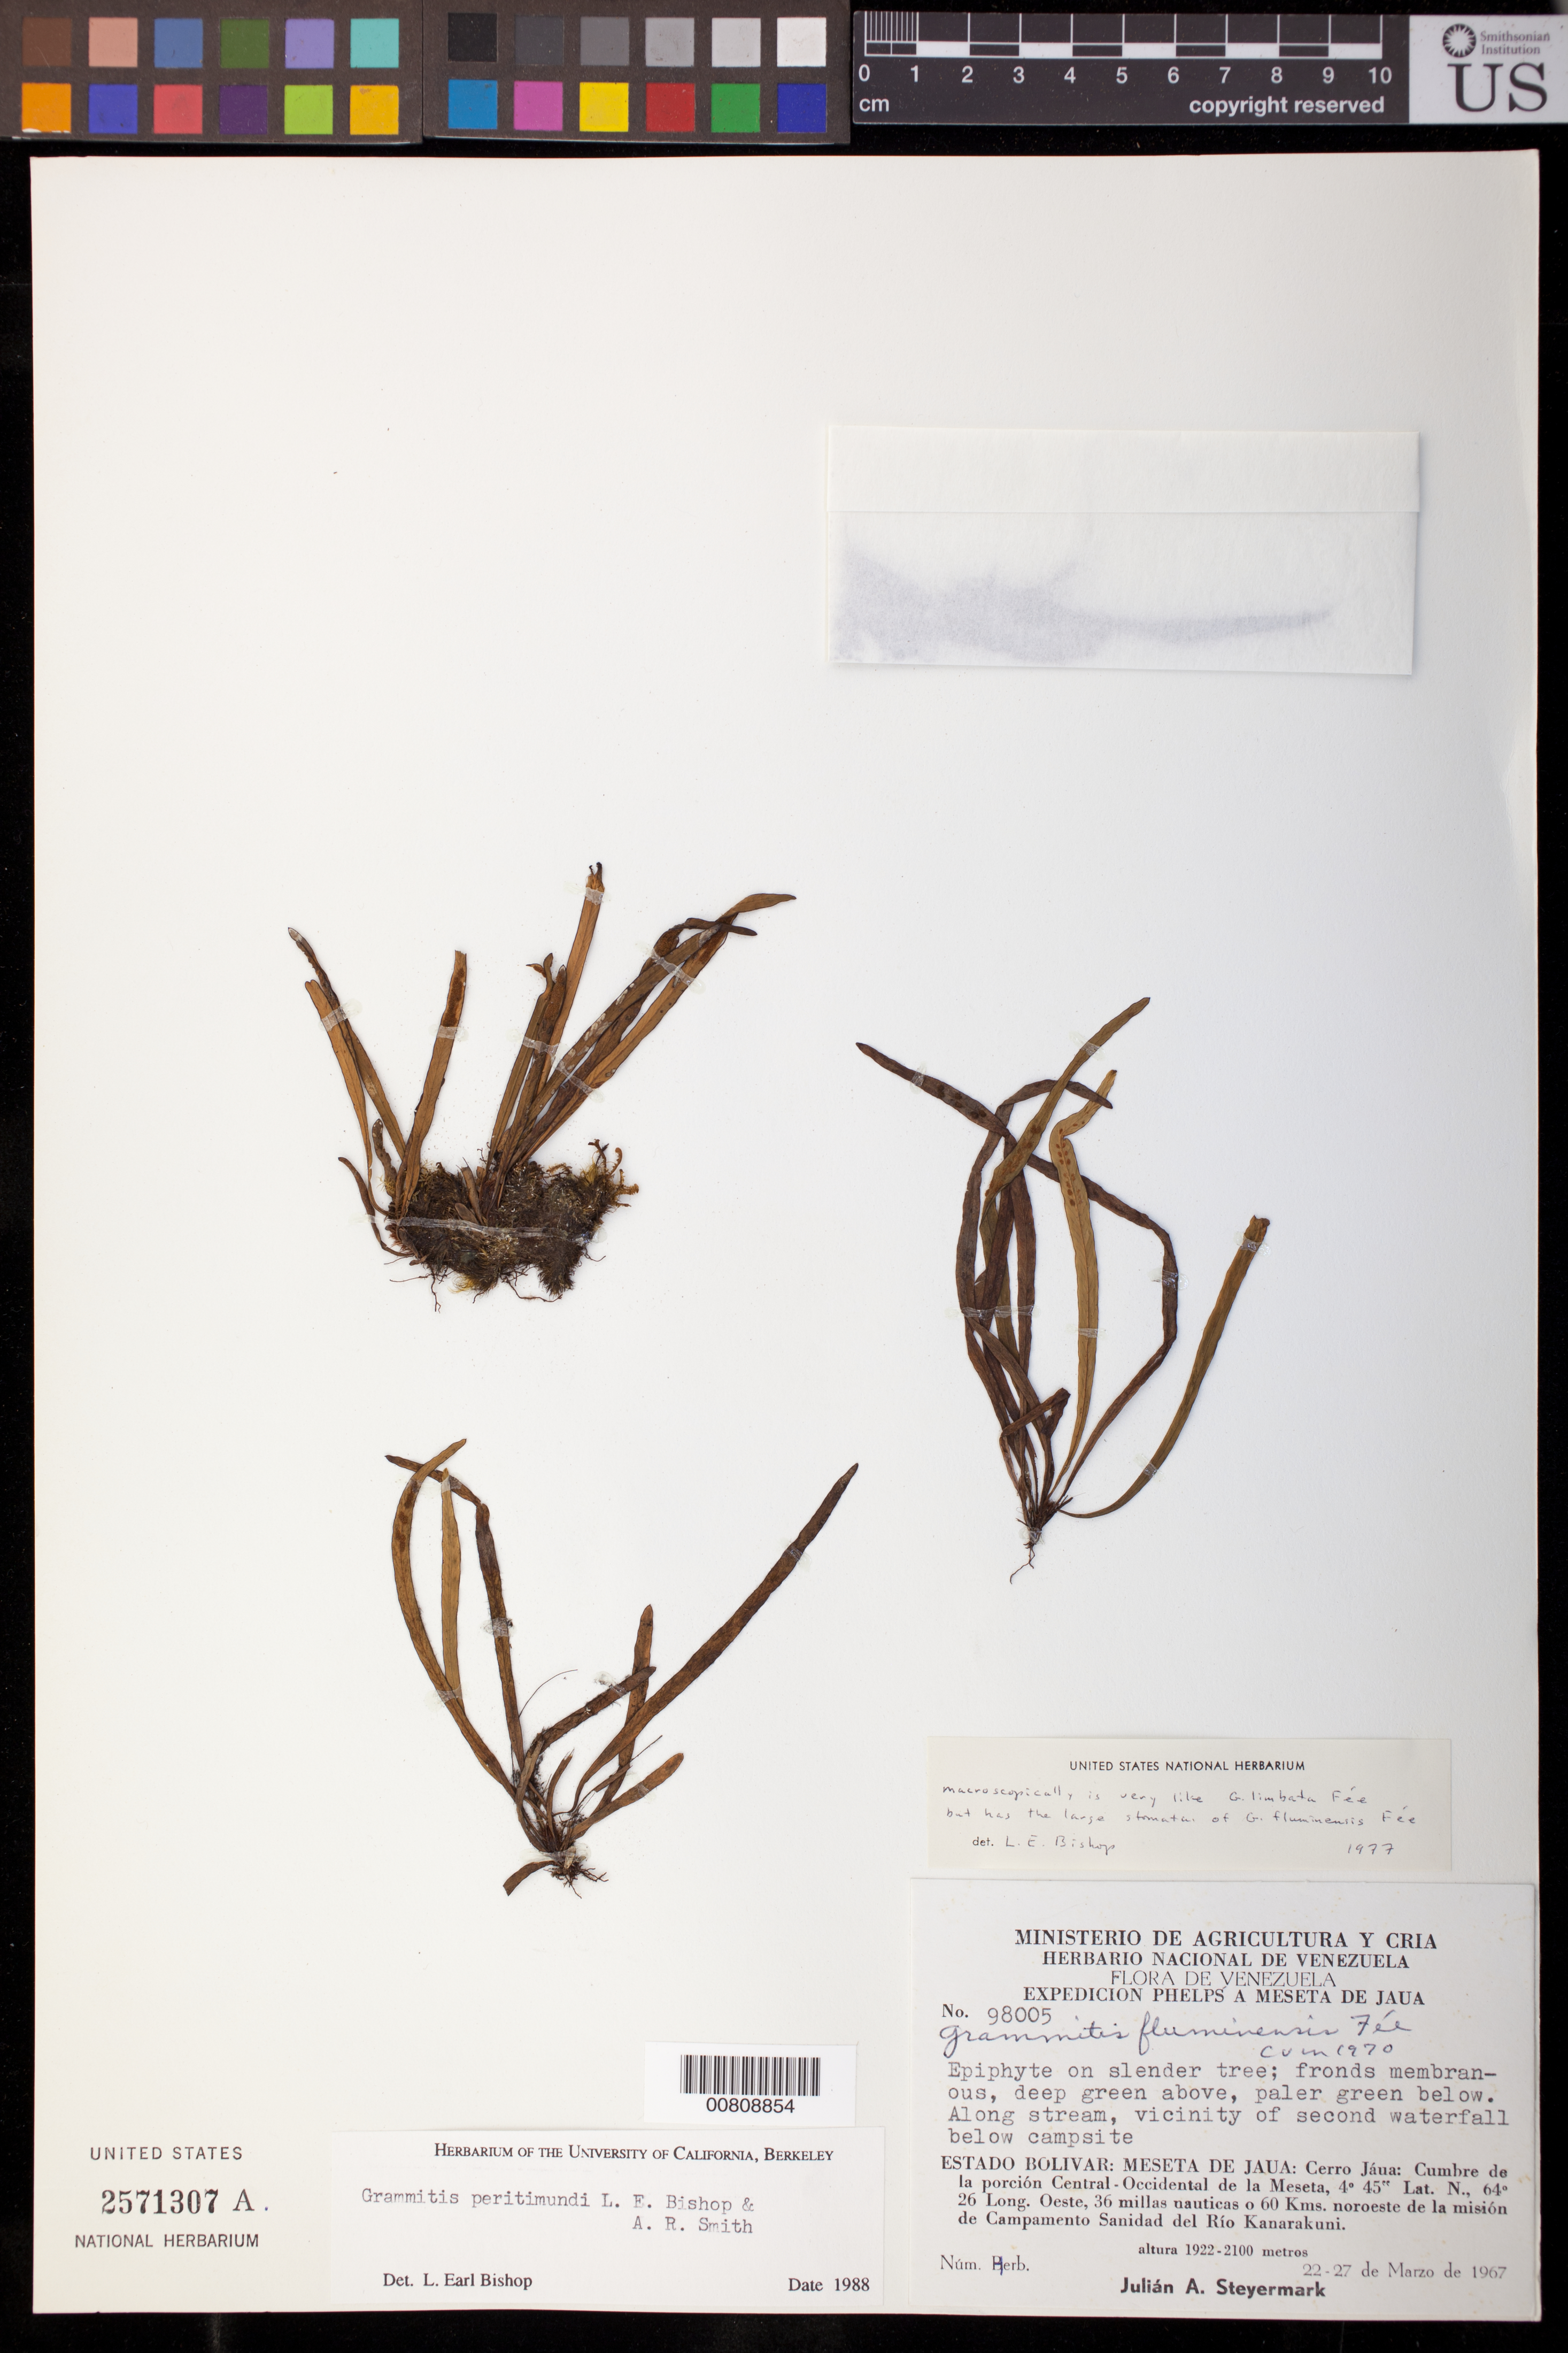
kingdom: Plantae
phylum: Tracheophyta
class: Polypodiopsida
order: Polypodiales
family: Polypodiaceae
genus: Grammitis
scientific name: Grammitis peritimundi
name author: L.E. Bishop & A.R. Sm.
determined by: Bishop, L. E.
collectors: J. Steyermark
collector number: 98005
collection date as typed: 22-Mar-67 to 27-Mar-67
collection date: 1967-03-22/1967-03-27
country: Venezuela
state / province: Bolívar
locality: Meseta del Jaua: Cerro Jáua, cumbre de la porcion Central-Occidental de la Meseta, 36 millas nauticas o 60 km NO de la mision de Campamento Sanidad del Río Kanarakuni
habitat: Along stream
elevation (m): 1922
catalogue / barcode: US 2571307A